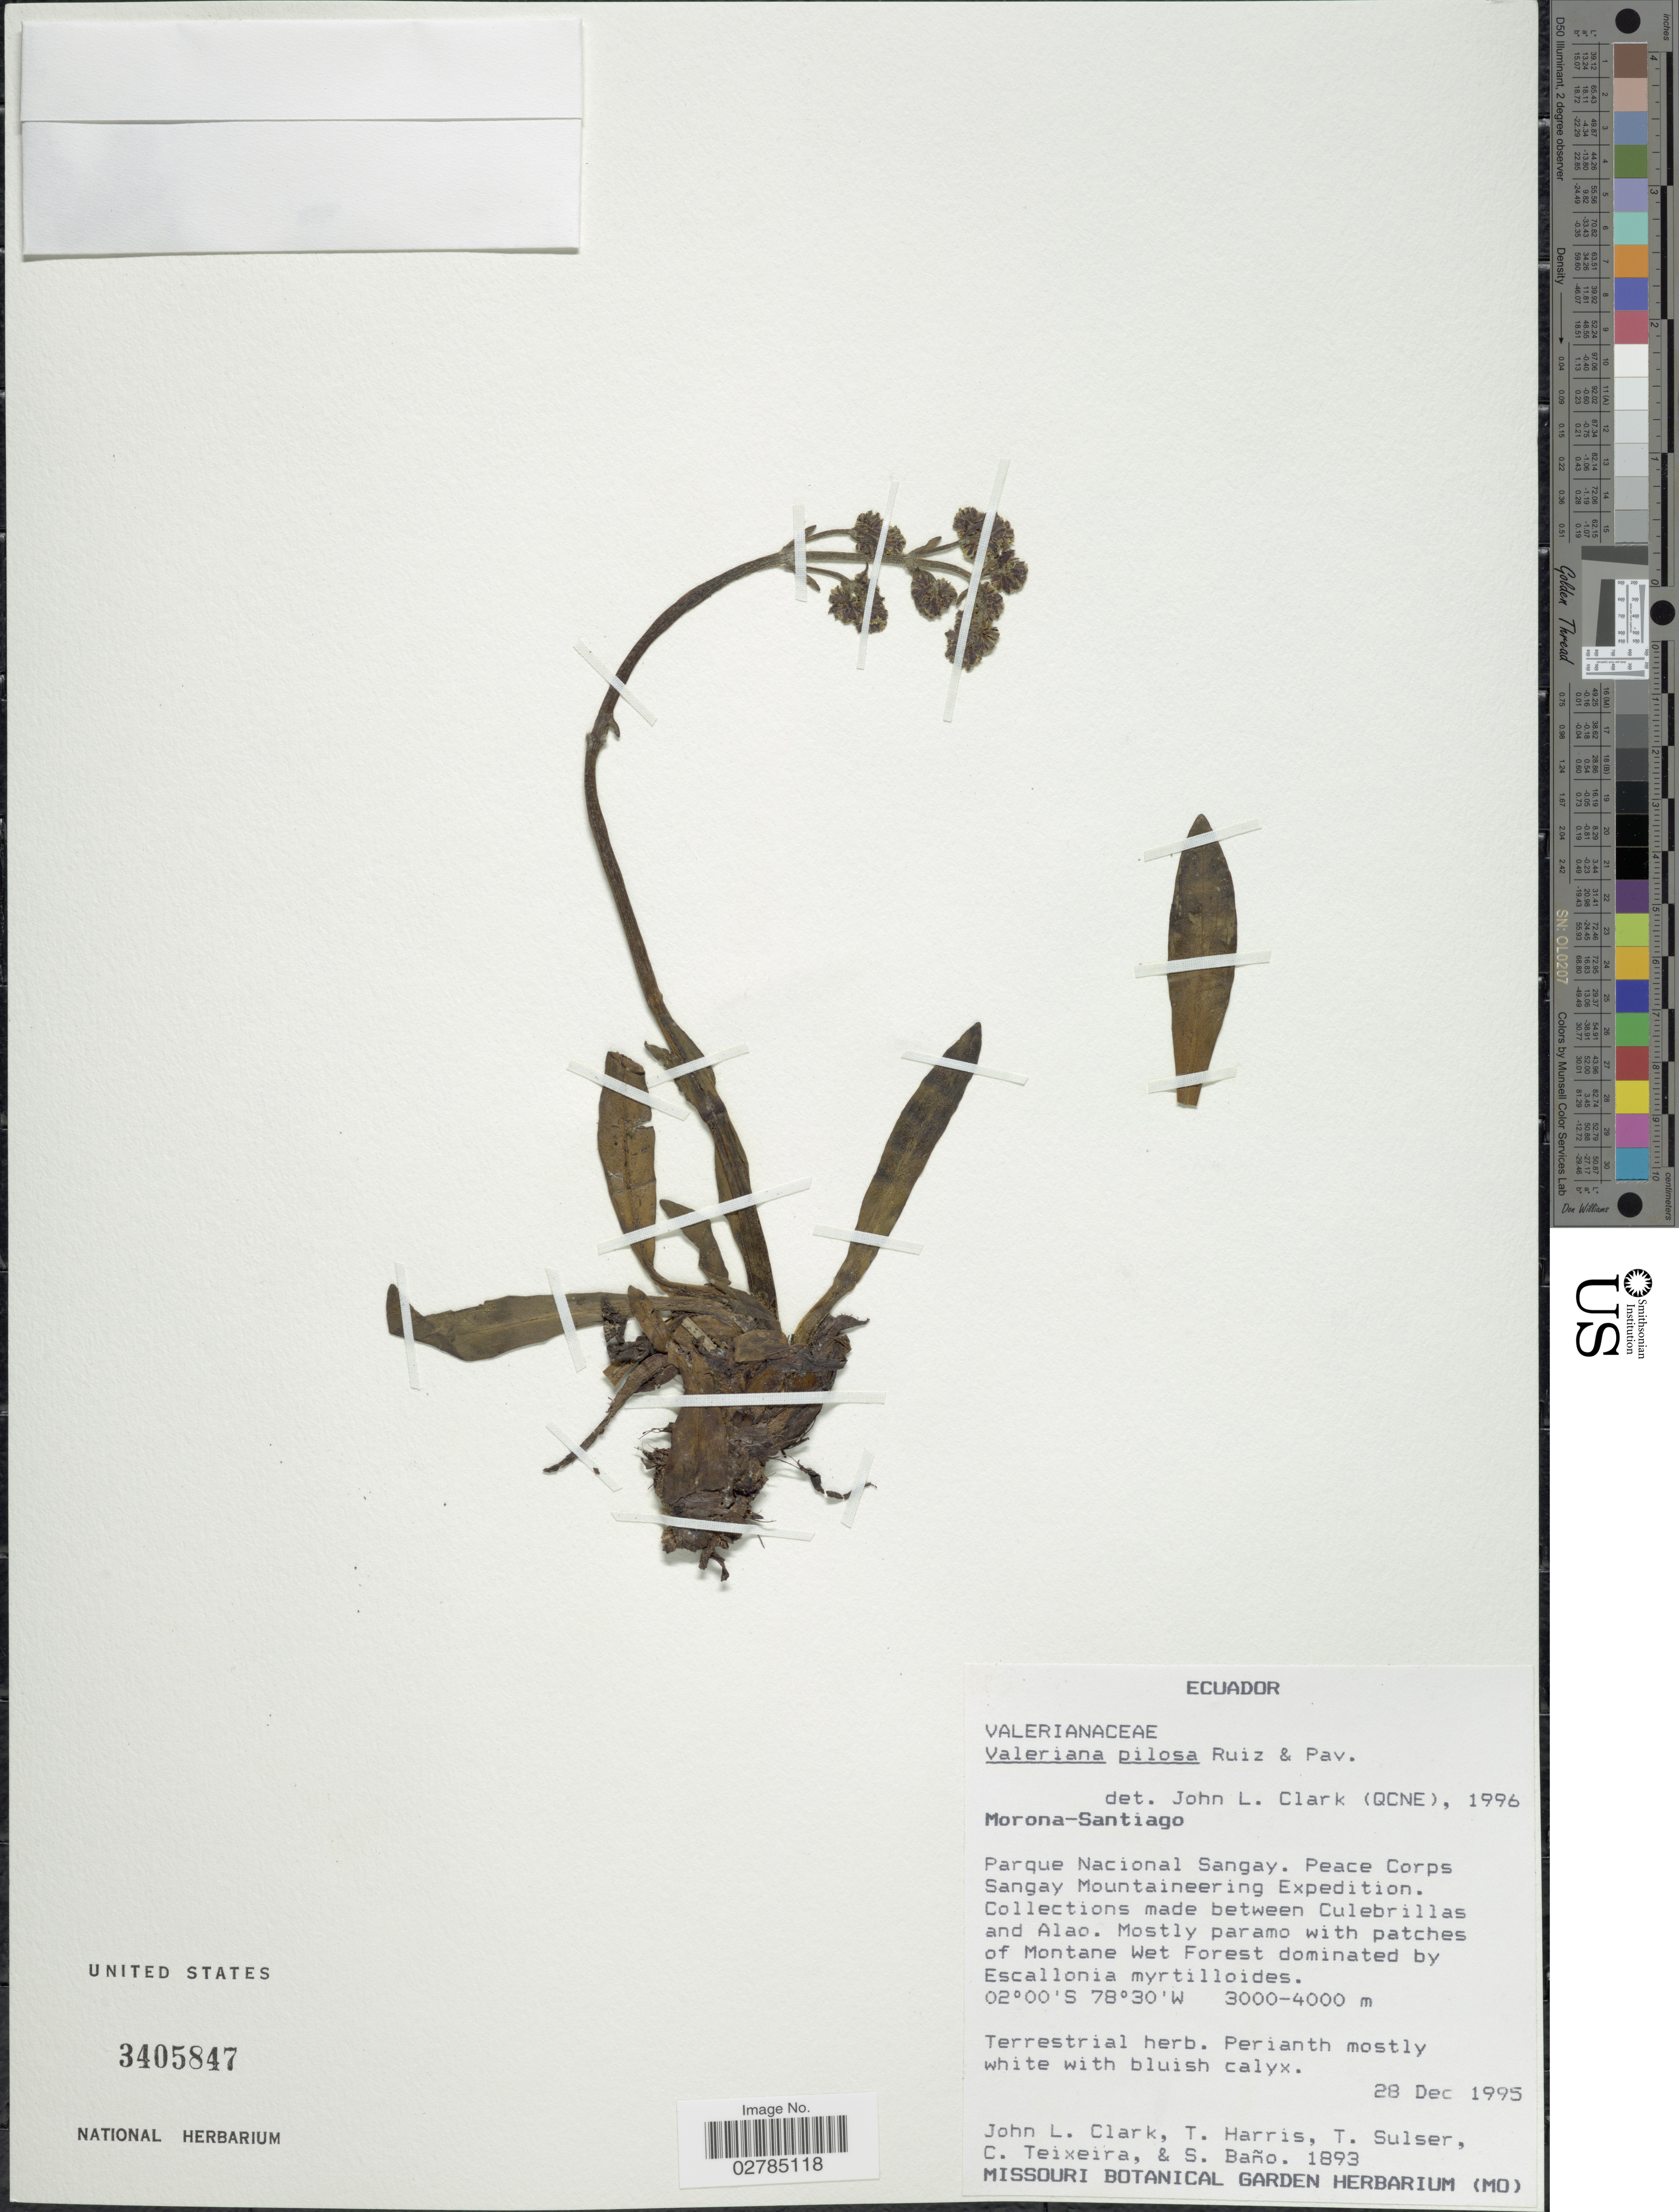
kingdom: Plantae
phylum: Tracheophyta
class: Magnoliopsida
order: Dipsacales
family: Caprifoliaceae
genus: Valeriana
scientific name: Valeriana pilosa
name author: Ruiz & Pav.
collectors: J. L. Clark, T. Harris, T. Sulser, C. Teixeira & S. Bano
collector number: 1893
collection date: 1995-12-28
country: Ecuador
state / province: Morona-Santiago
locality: Parque Nacional Sangay, Peace Corps Sangay Mountaineering Expedition, between Culebrillas and Alao.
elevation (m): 3000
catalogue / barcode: US 3405847